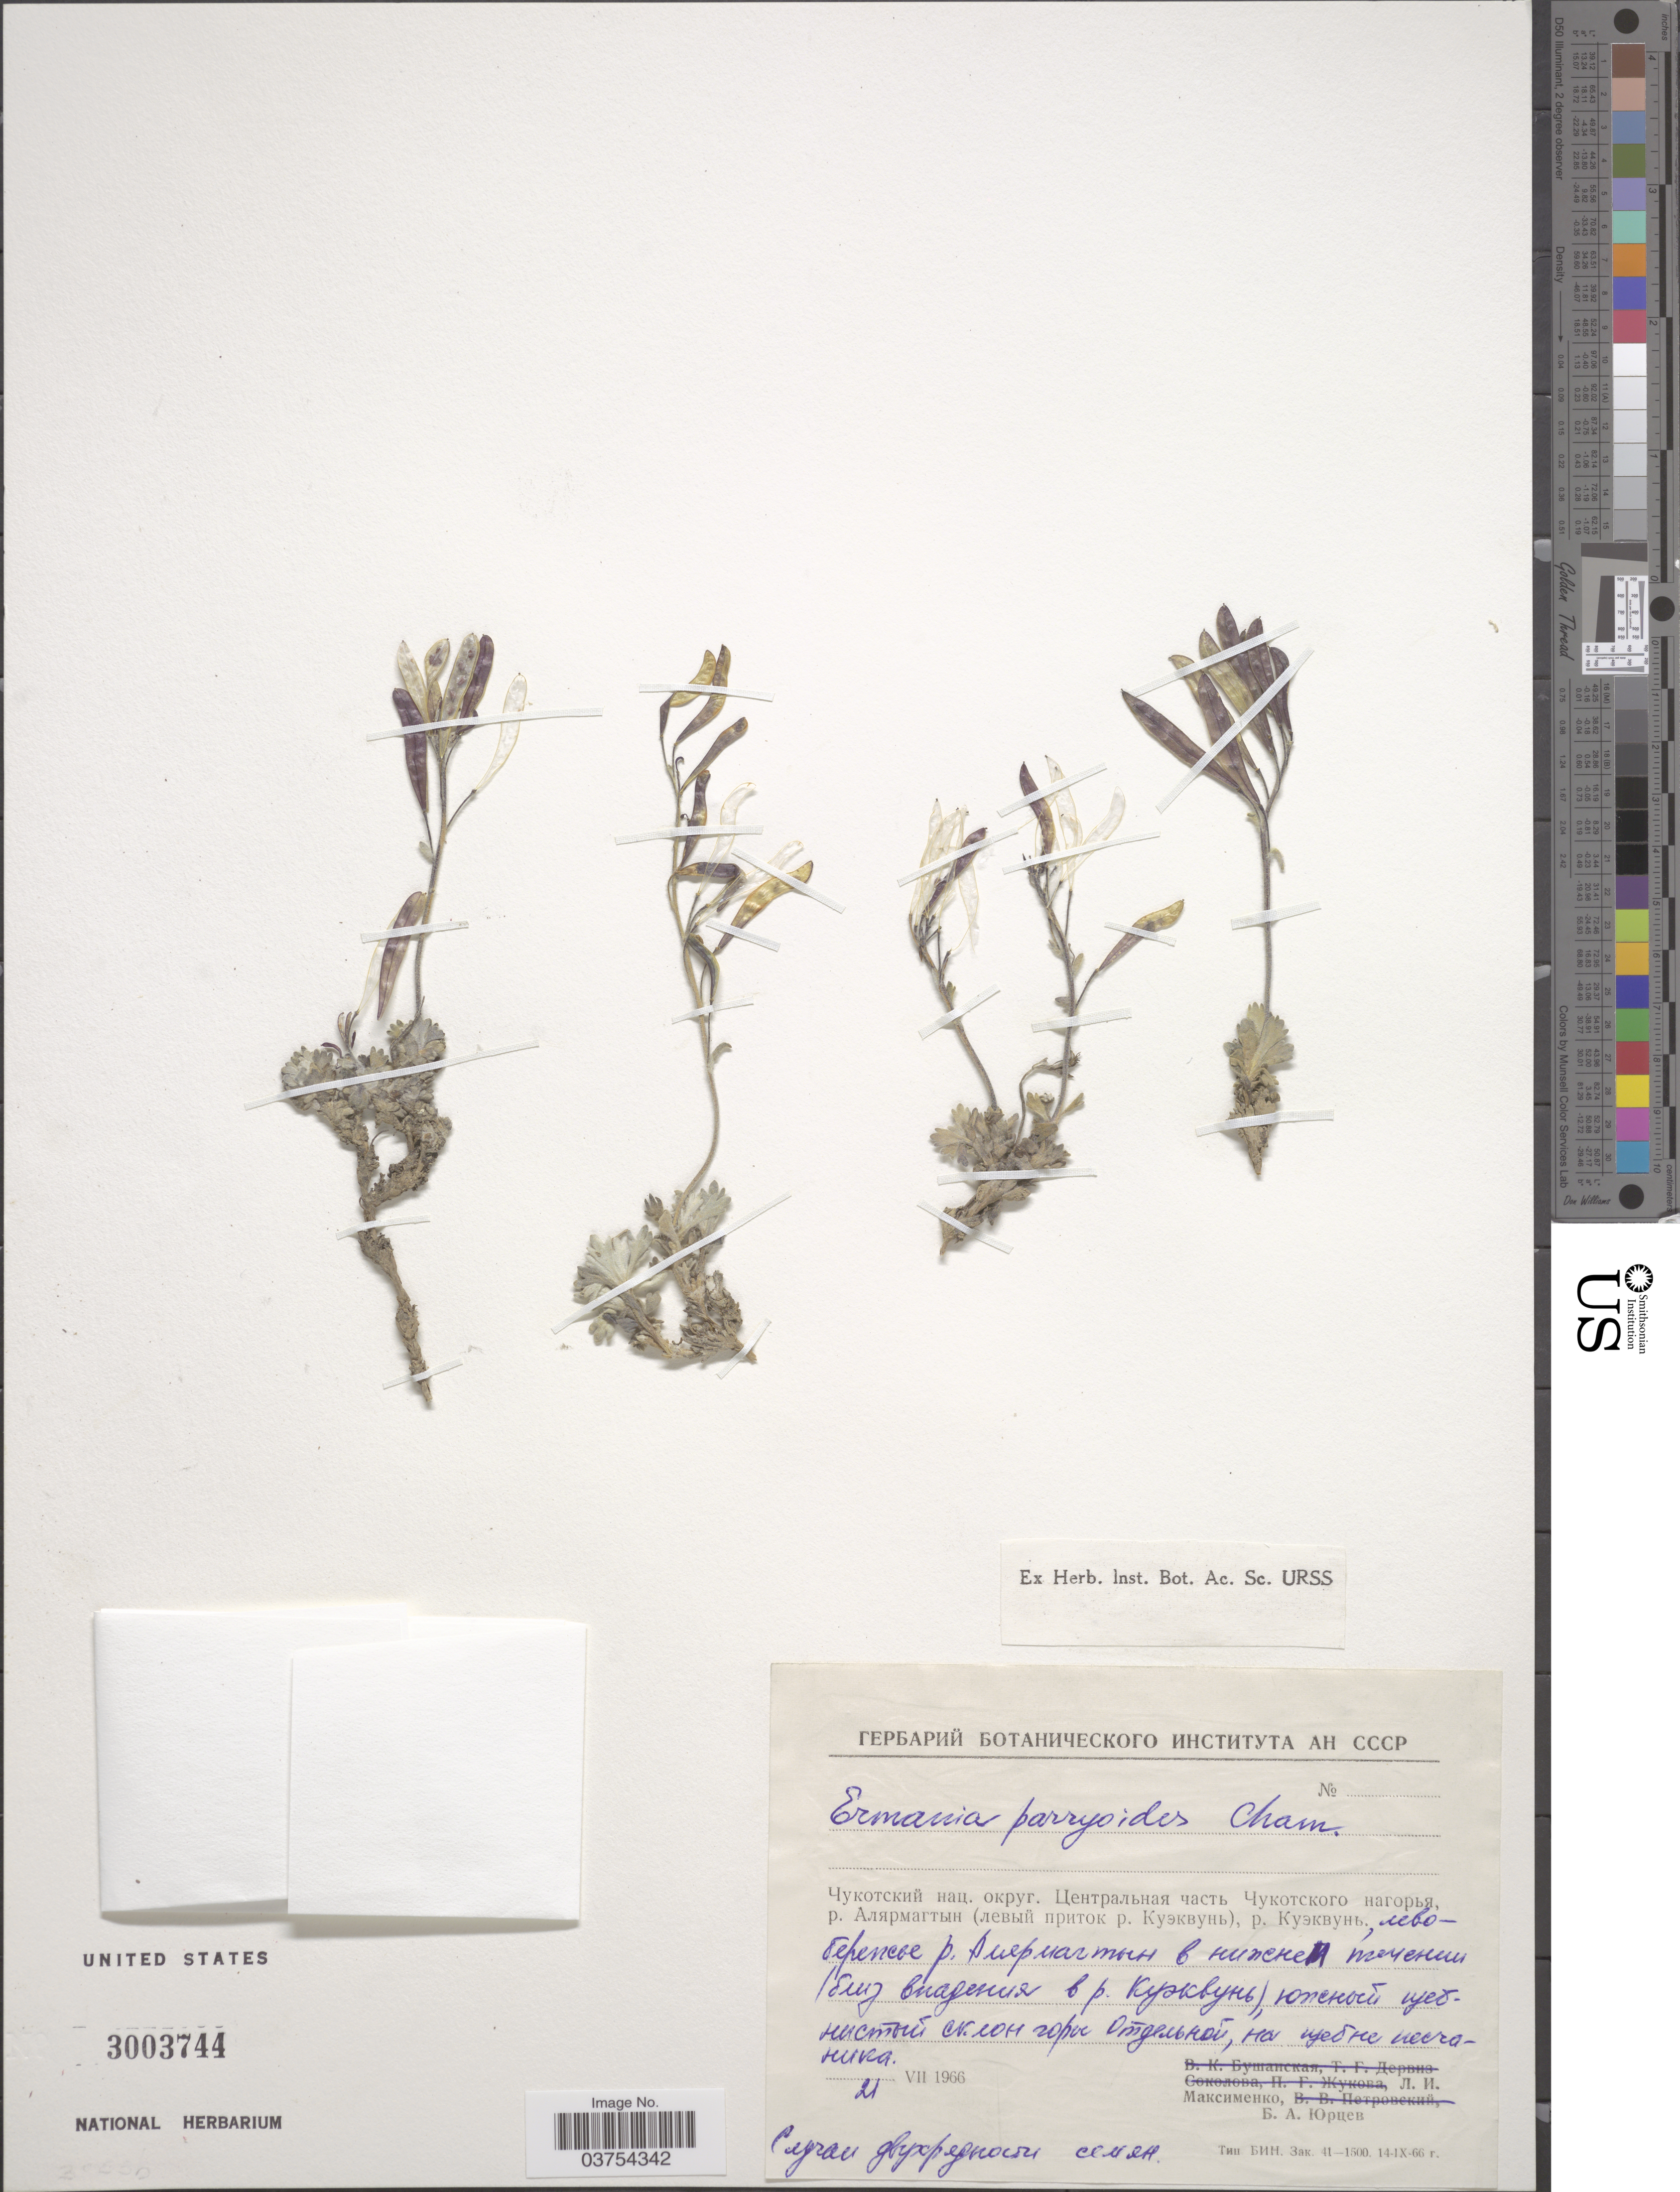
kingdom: Plantae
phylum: Tracheophyta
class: Magnoliopsida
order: Brassicales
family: Brassicaceae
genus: Smelowskia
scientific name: Smelowskia parryoides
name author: (Cham.) Polunin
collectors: L. Maksimenko & B. Urtsev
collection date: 1966-07-21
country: Russian Federation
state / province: Chukotka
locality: River Alyarmagtyn, near discharge into River Kuekvun, south slope of Otdelnaya Mt.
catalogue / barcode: US 3003744